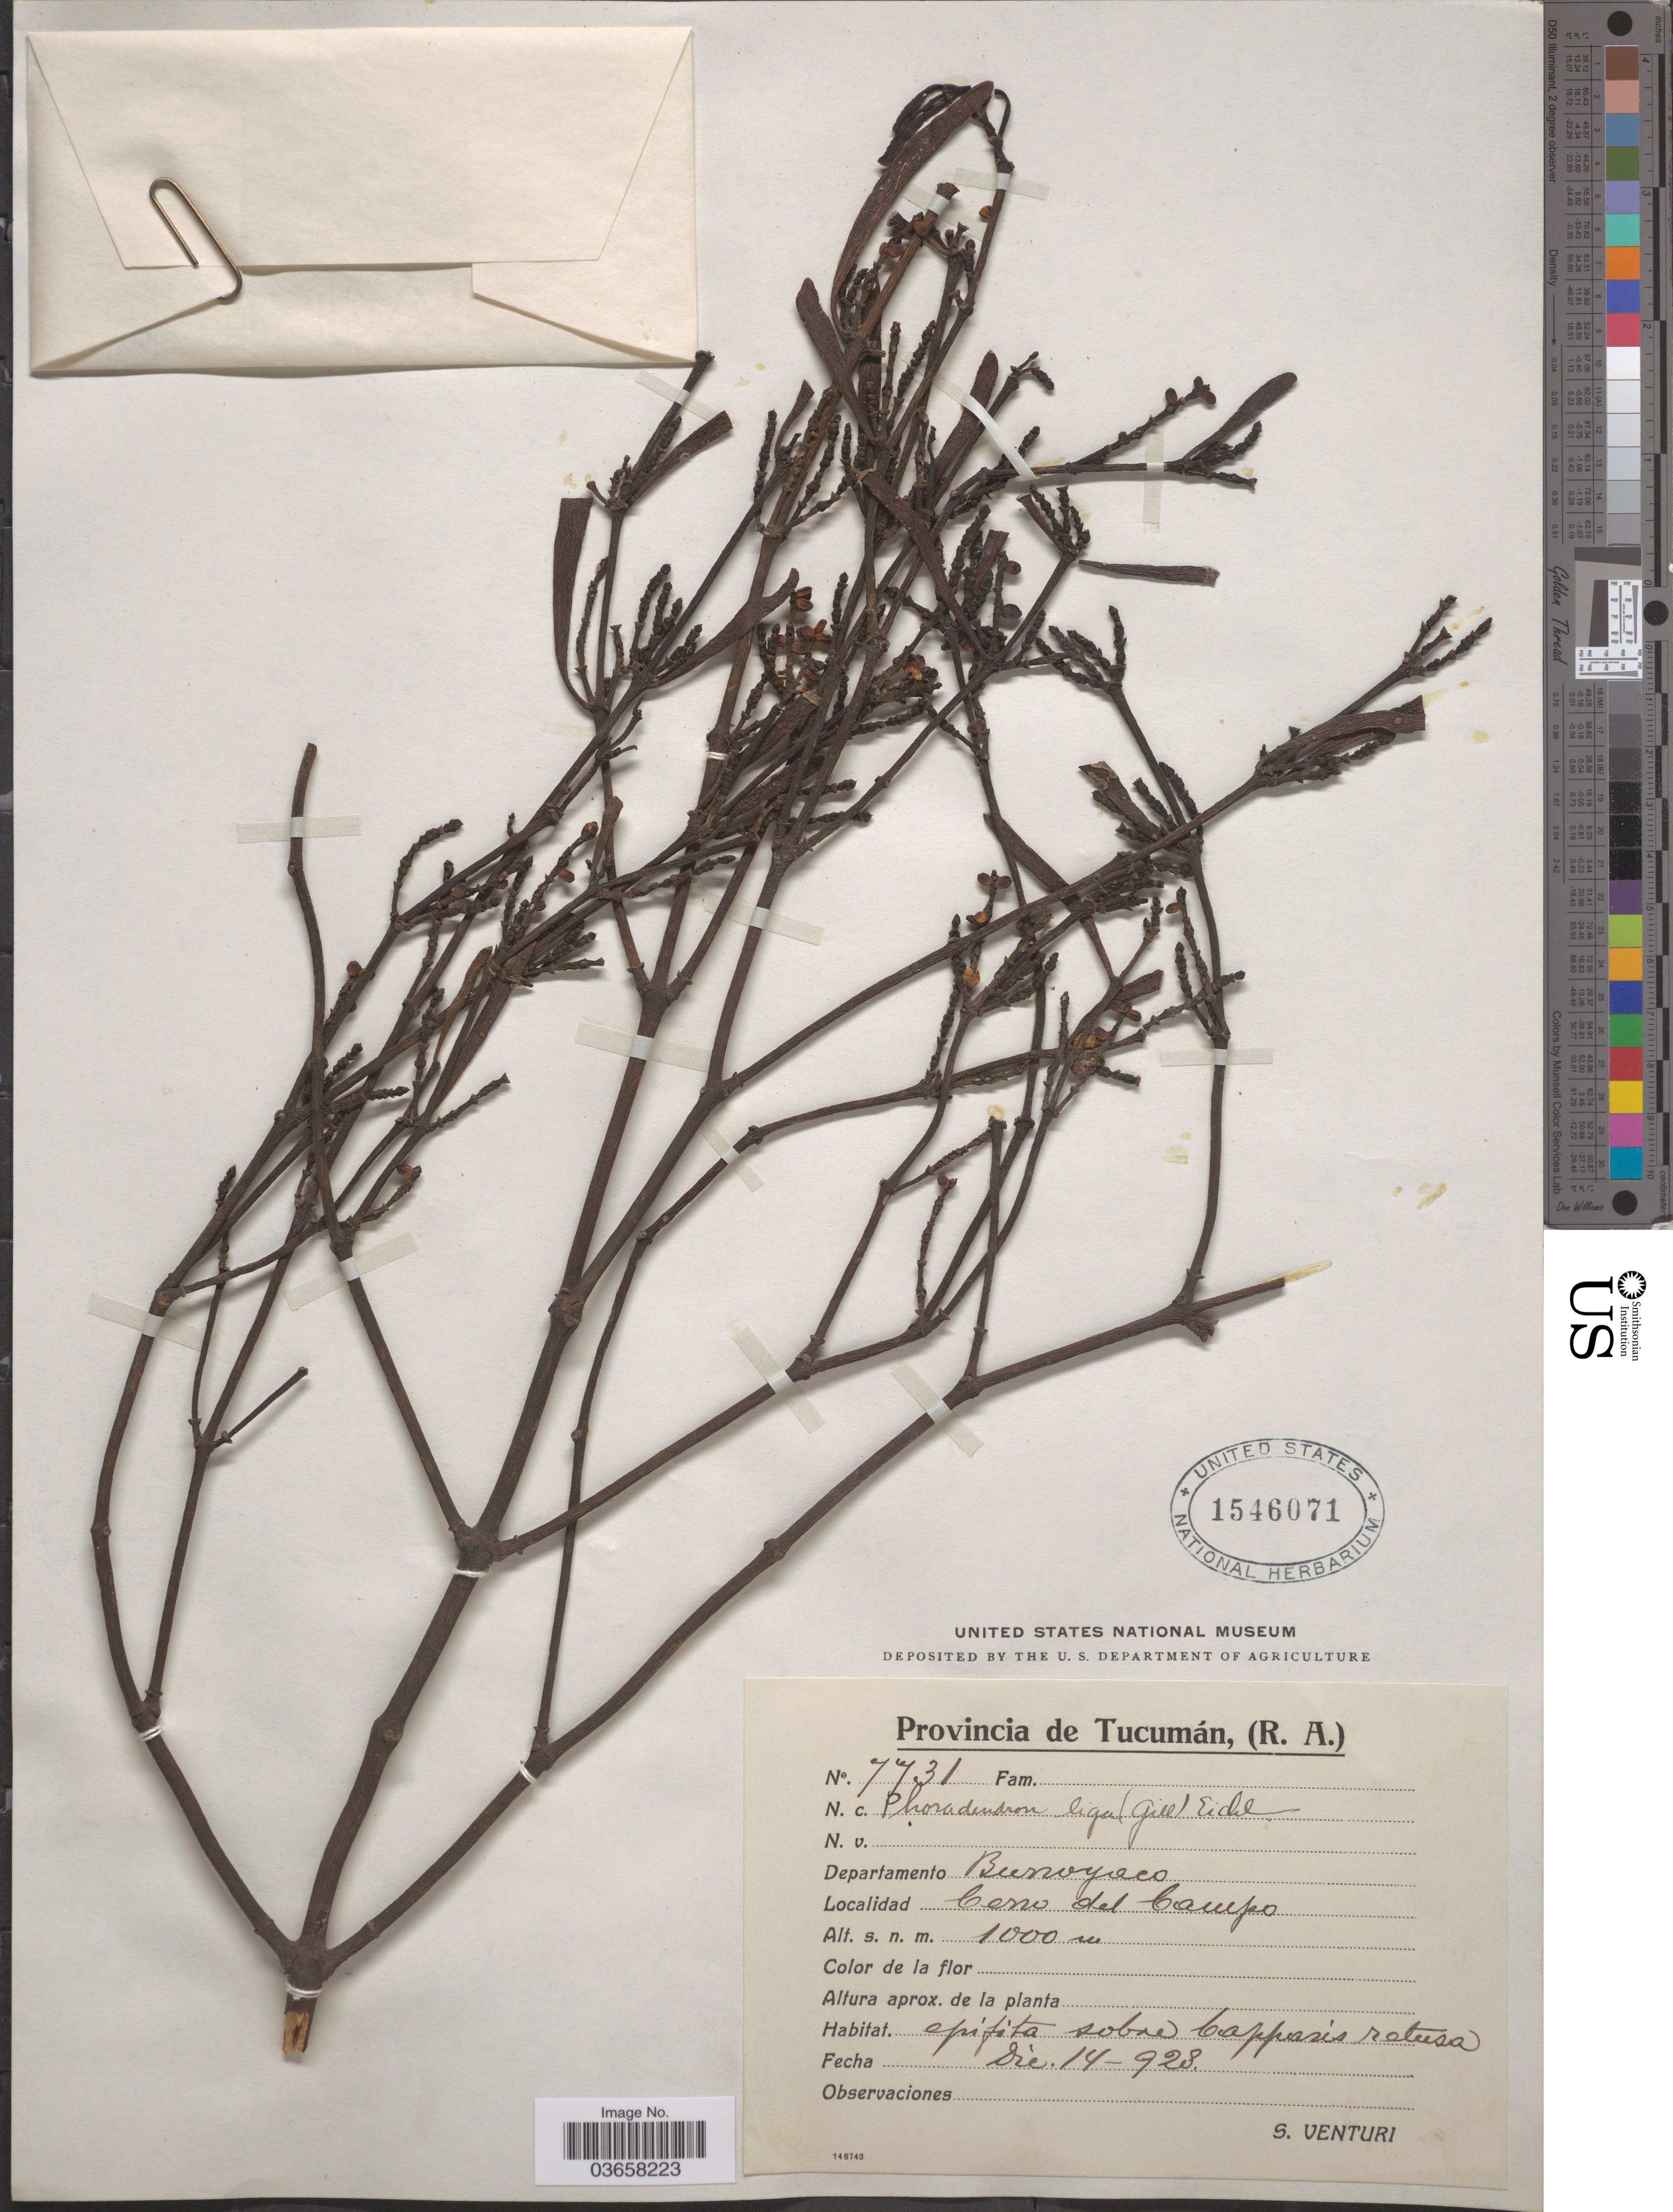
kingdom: Plantae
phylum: Tracheophyta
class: Magnoliopsida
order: Santalales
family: Viscaceae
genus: Phoradendron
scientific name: Phoradendron liga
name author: (Gillies ex Hook. & Arn.) Eichler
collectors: S. Venturi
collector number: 7731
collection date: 1928-12-14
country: Argentina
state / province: Tucuman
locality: Departamento Burroyaco. Cerro del Campo.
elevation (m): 1000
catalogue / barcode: US 1546071